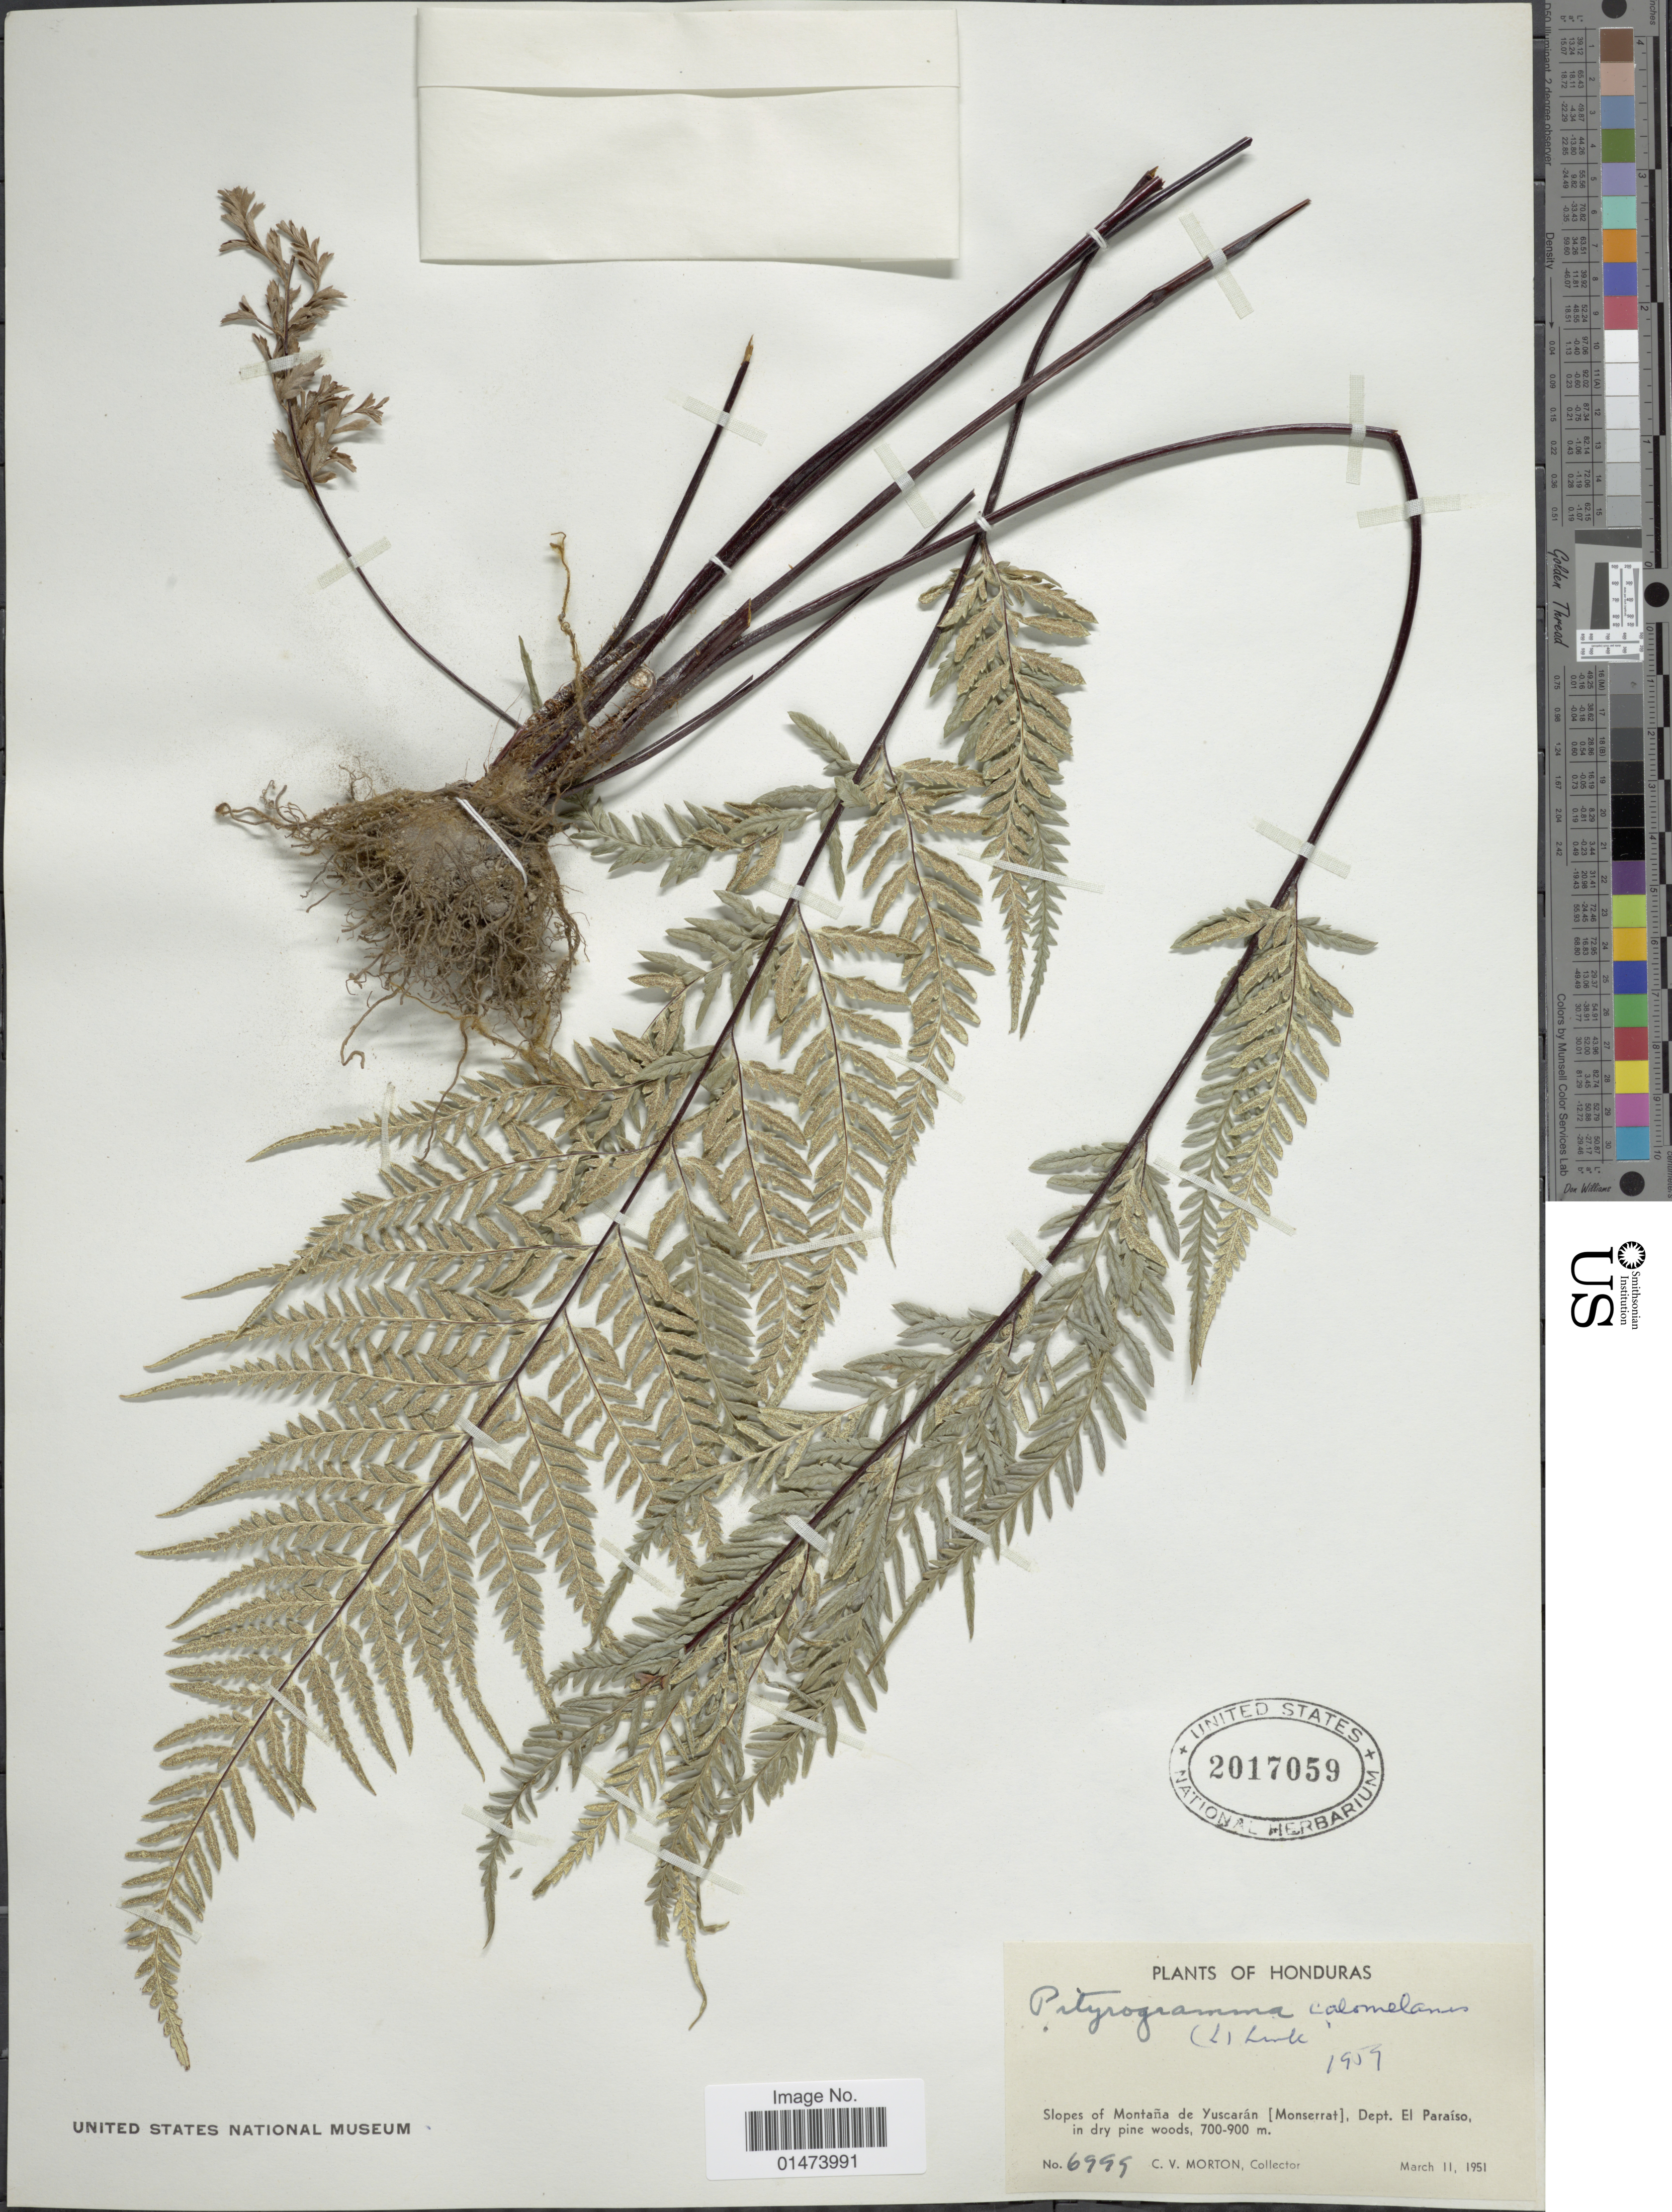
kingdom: Plantae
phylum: Tracheophyta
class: Polypodiopsida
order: Polypodiales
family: Pteridaceae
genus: Pityrogramma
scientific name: Pityrogramma calomelanos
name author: (L.) Link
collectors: C. V. Morton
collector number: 6999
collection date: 1951-03-11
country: Honduras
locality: Slopes of Montana de Yuscaran [ Monserrat ] , Dept. El. Paraiso, in dry pine woods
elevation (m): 700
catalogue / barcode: US 2017059